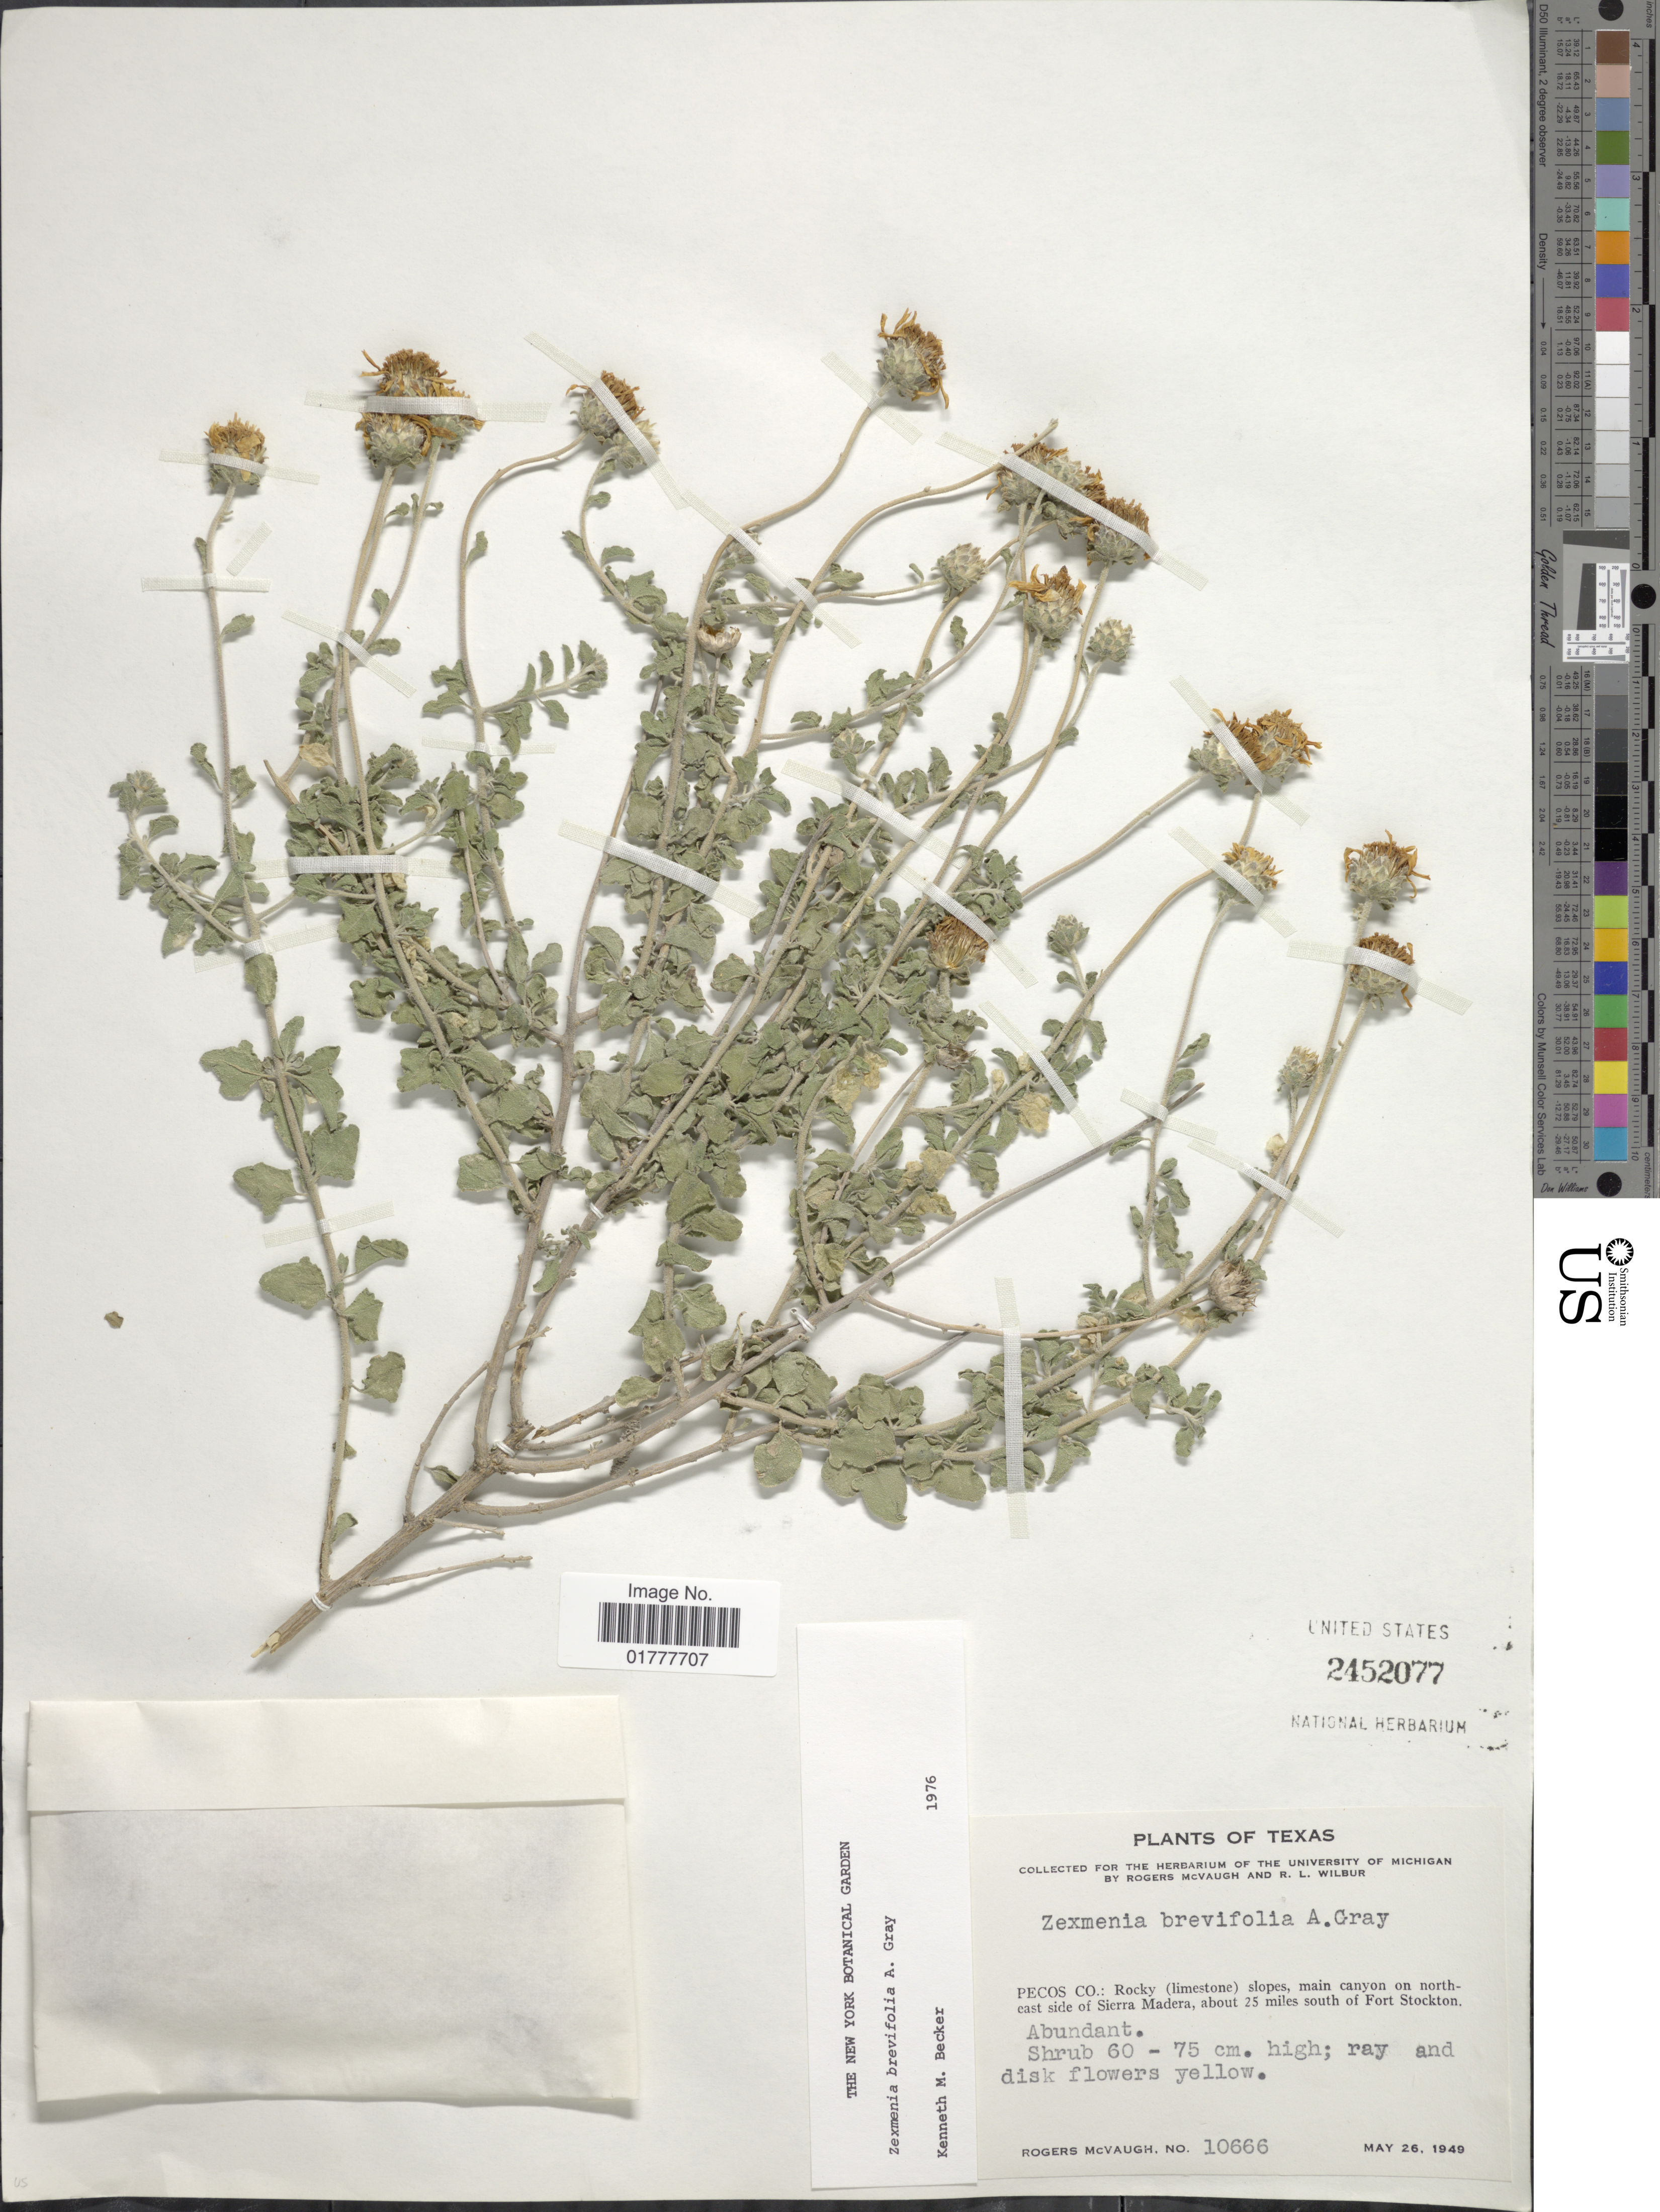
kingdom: Plantae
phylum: Tracheophyta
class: Magnoliopsida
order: Asterales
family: Asteraceae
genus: Zexmenia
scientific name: Zexmenia brevifolia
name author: A. Gray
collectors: R. McVaugh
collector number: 10666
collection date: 1949-05-26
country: United States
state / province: Texas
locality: Texas, Pecos Co.: Rocky (limestone) slopes, main canyon on north east side of Sierra Madera, about 25 miles south of Foret Stockton.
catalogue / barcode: US 2452077